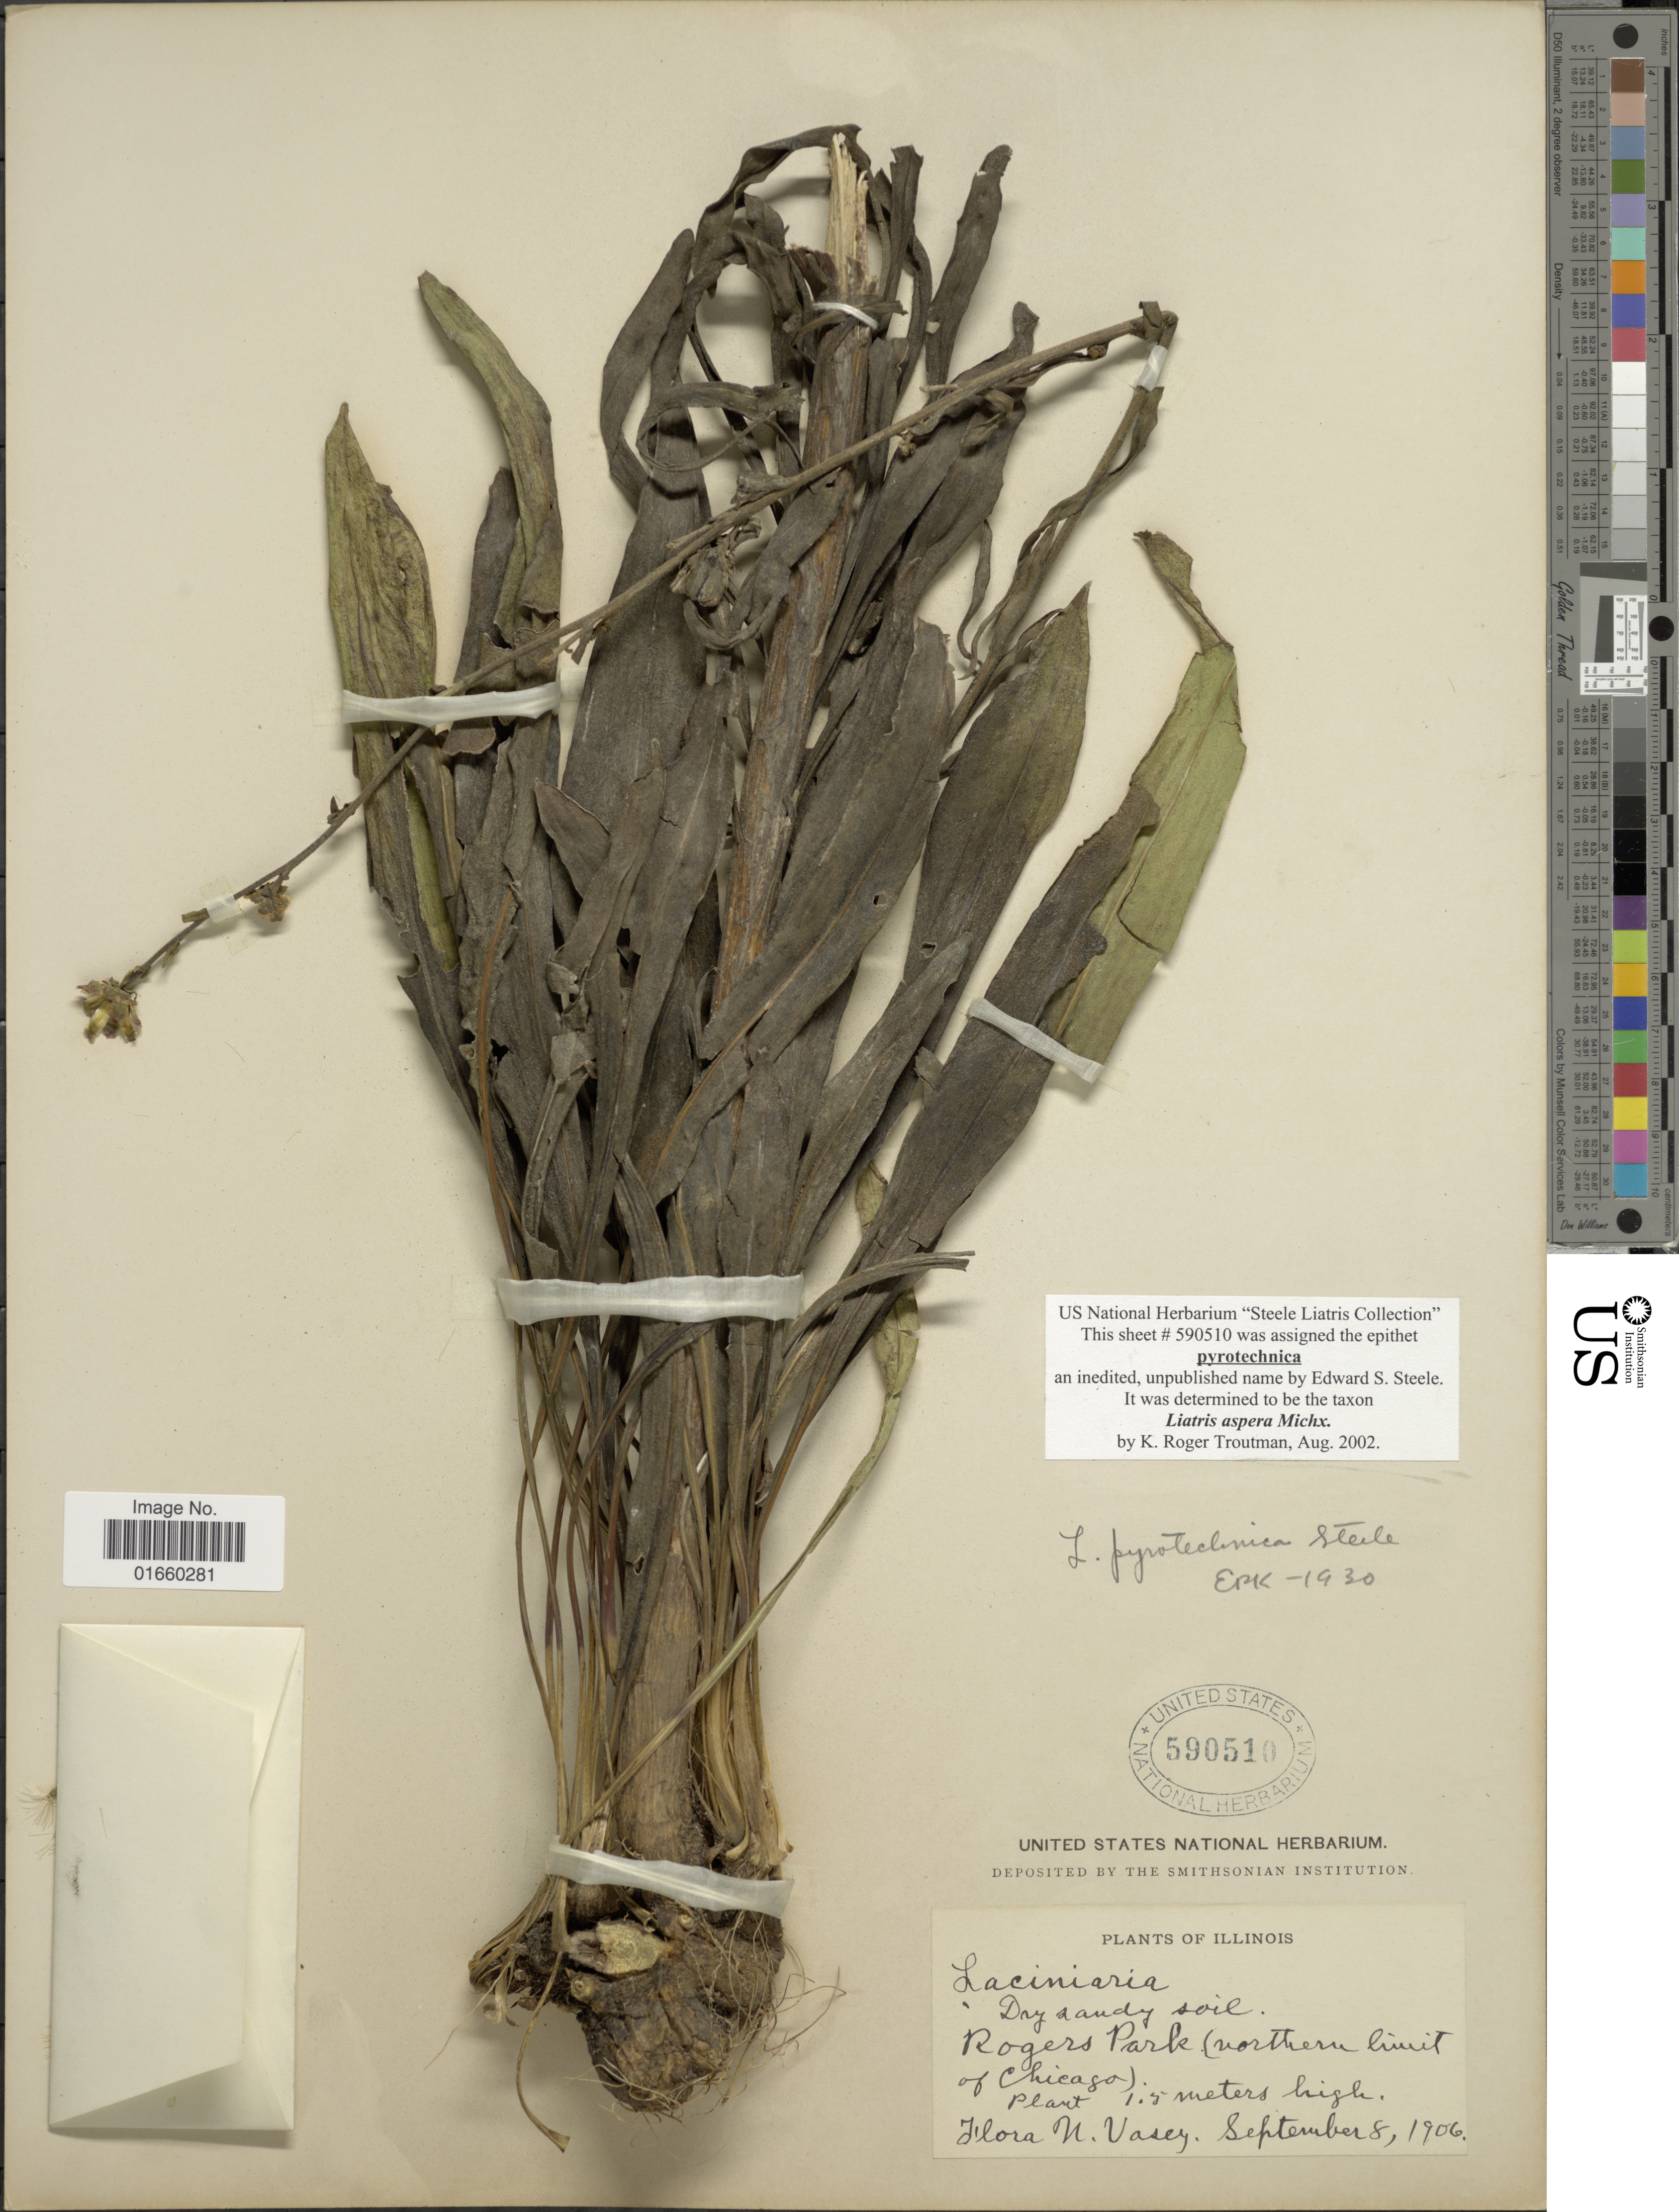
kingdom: Plantae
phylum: Tracheophyta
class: Magnoliopsida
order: Asterales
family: Asteraceae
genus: Liatris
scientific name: Liatris aspera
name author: Michx.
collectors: N. Vasey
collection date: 1906-09-08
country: United States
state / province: Illinois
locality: Rogers Park (Northern limit of Chicago)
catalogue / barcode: US 590510